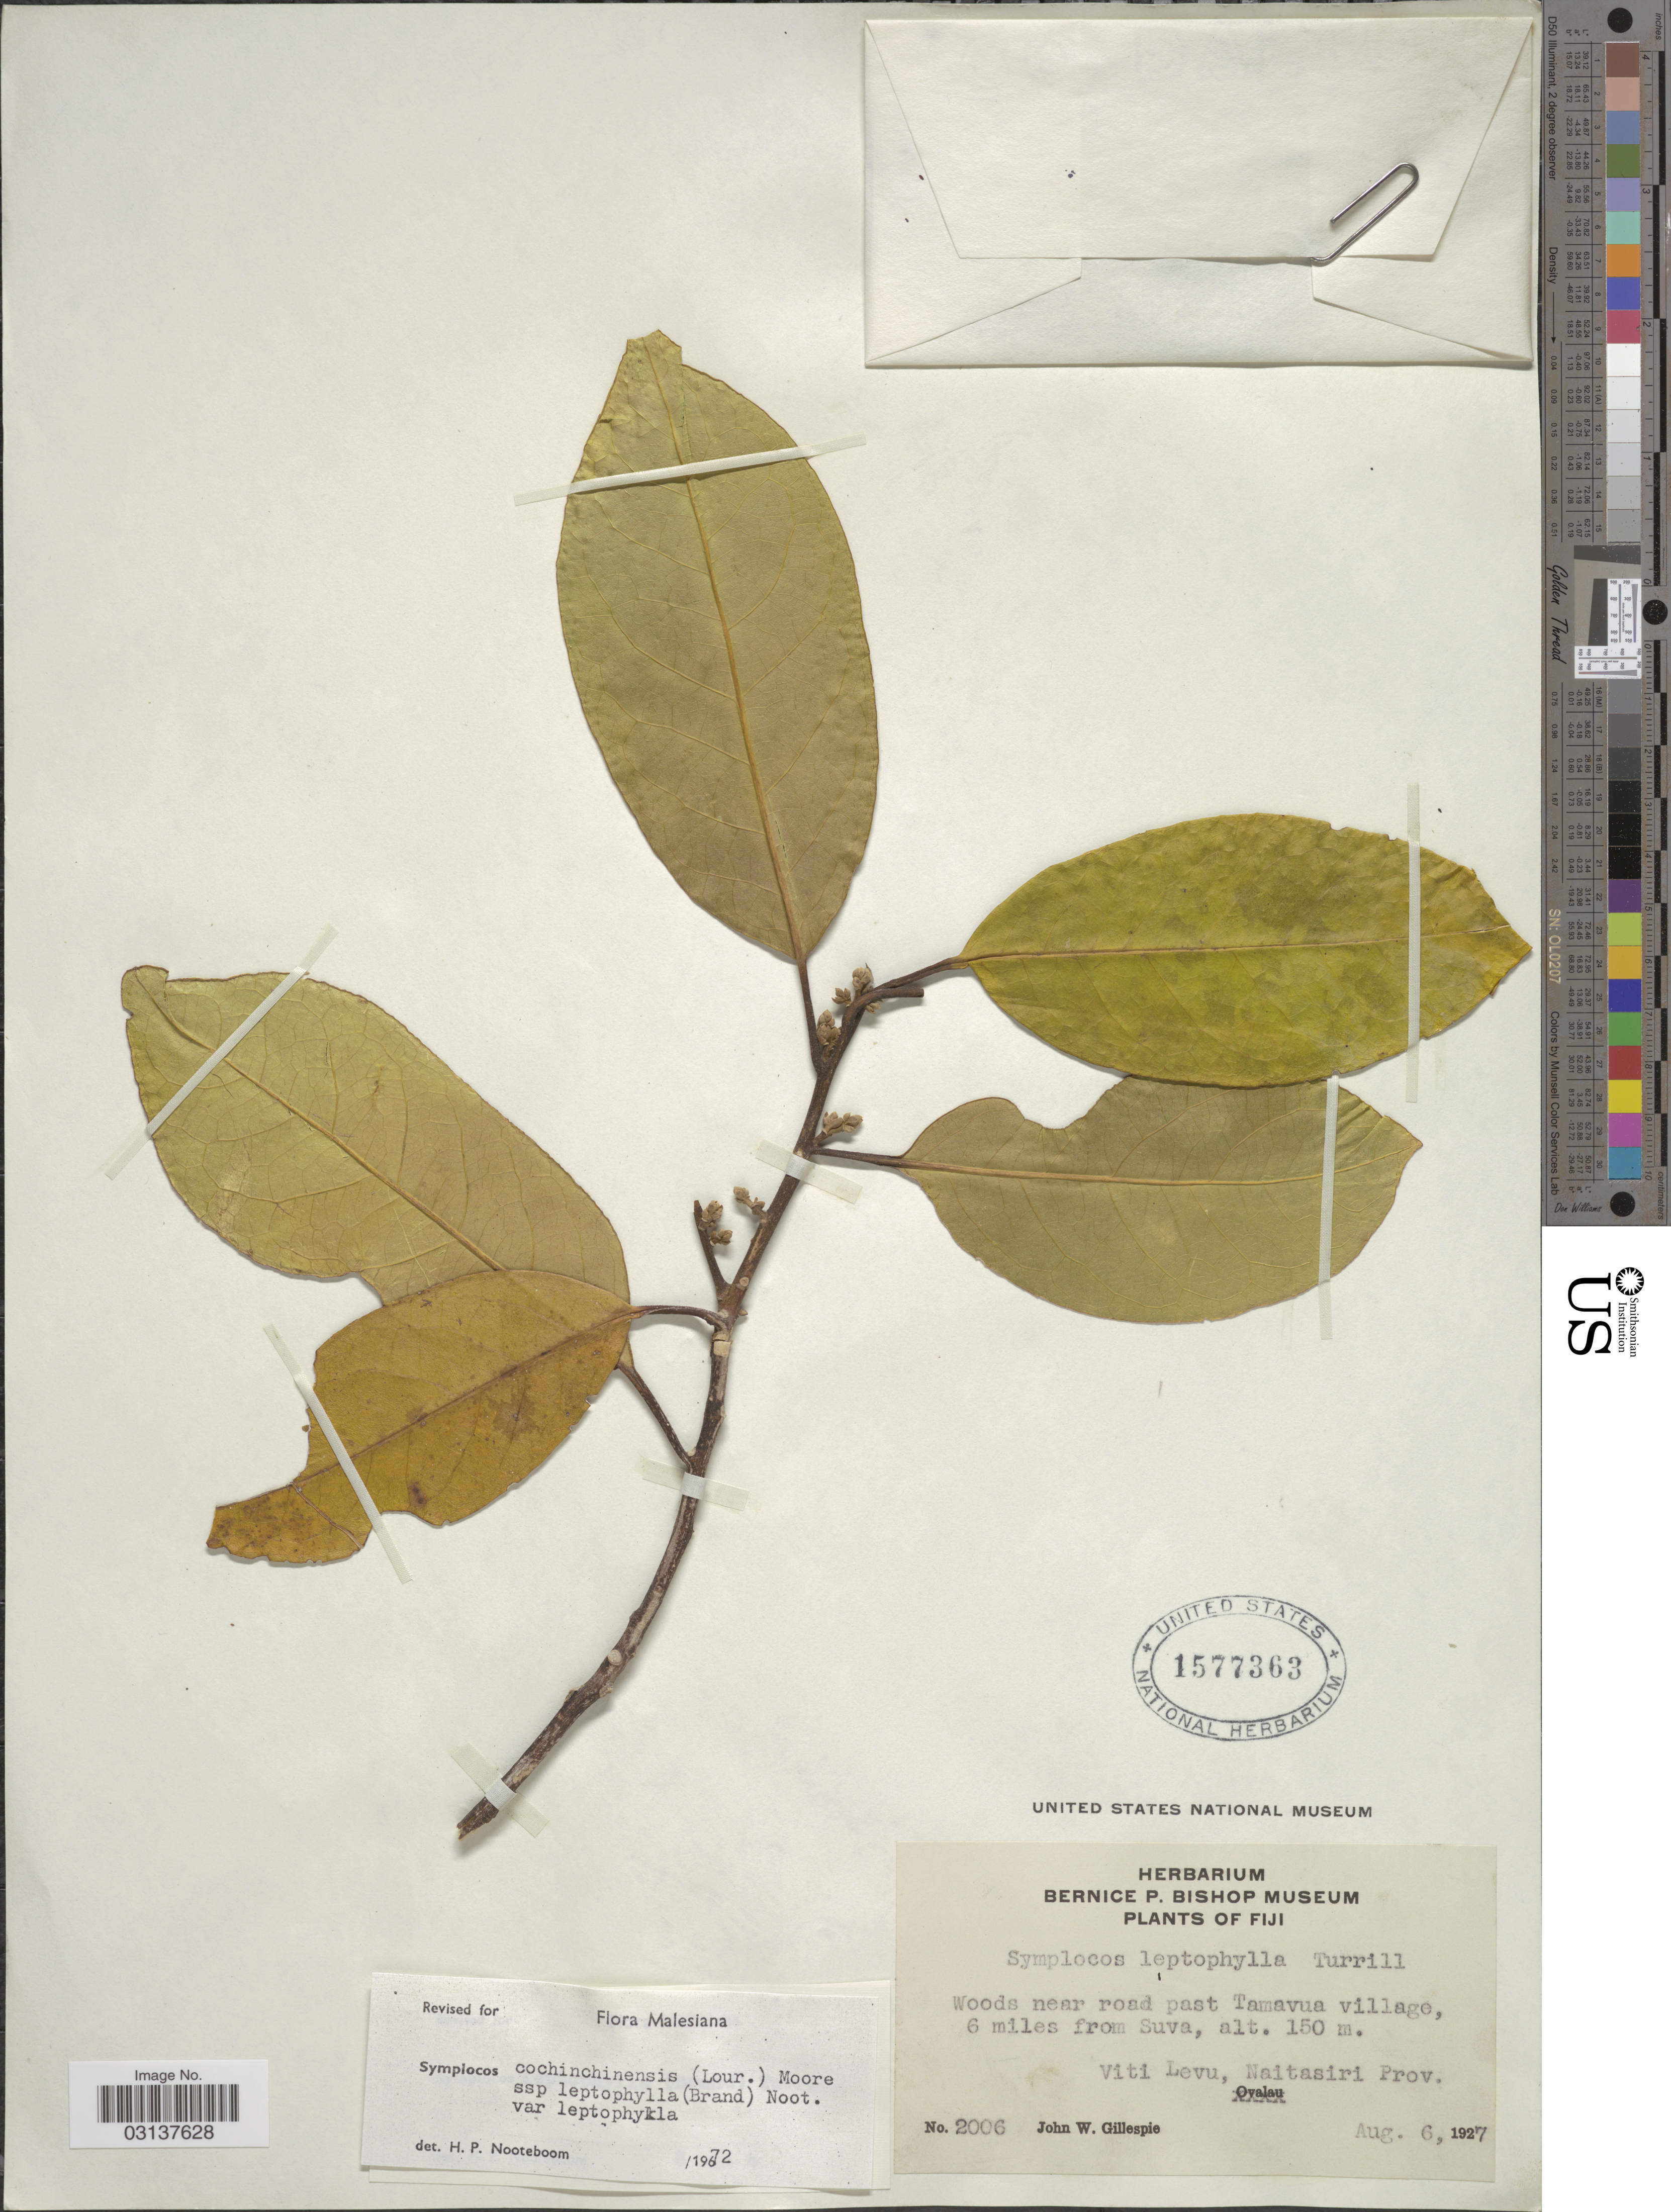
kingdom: Plantae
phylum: Tracheophyta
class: Magnoliopsida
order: Ericales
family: Symplocaceae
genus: Symplocos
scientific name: Symplocos cochinchinensis var. leptophylla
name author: (Brand) Noot.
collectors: J. W. Gillespie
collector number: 2006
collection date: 1927-08-06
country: Fiji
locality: Woods near road past Tamavua village, 6 miles from Suva, Viti Levu, Naitasiri Prov.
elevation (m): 150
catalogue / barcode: US 1577363